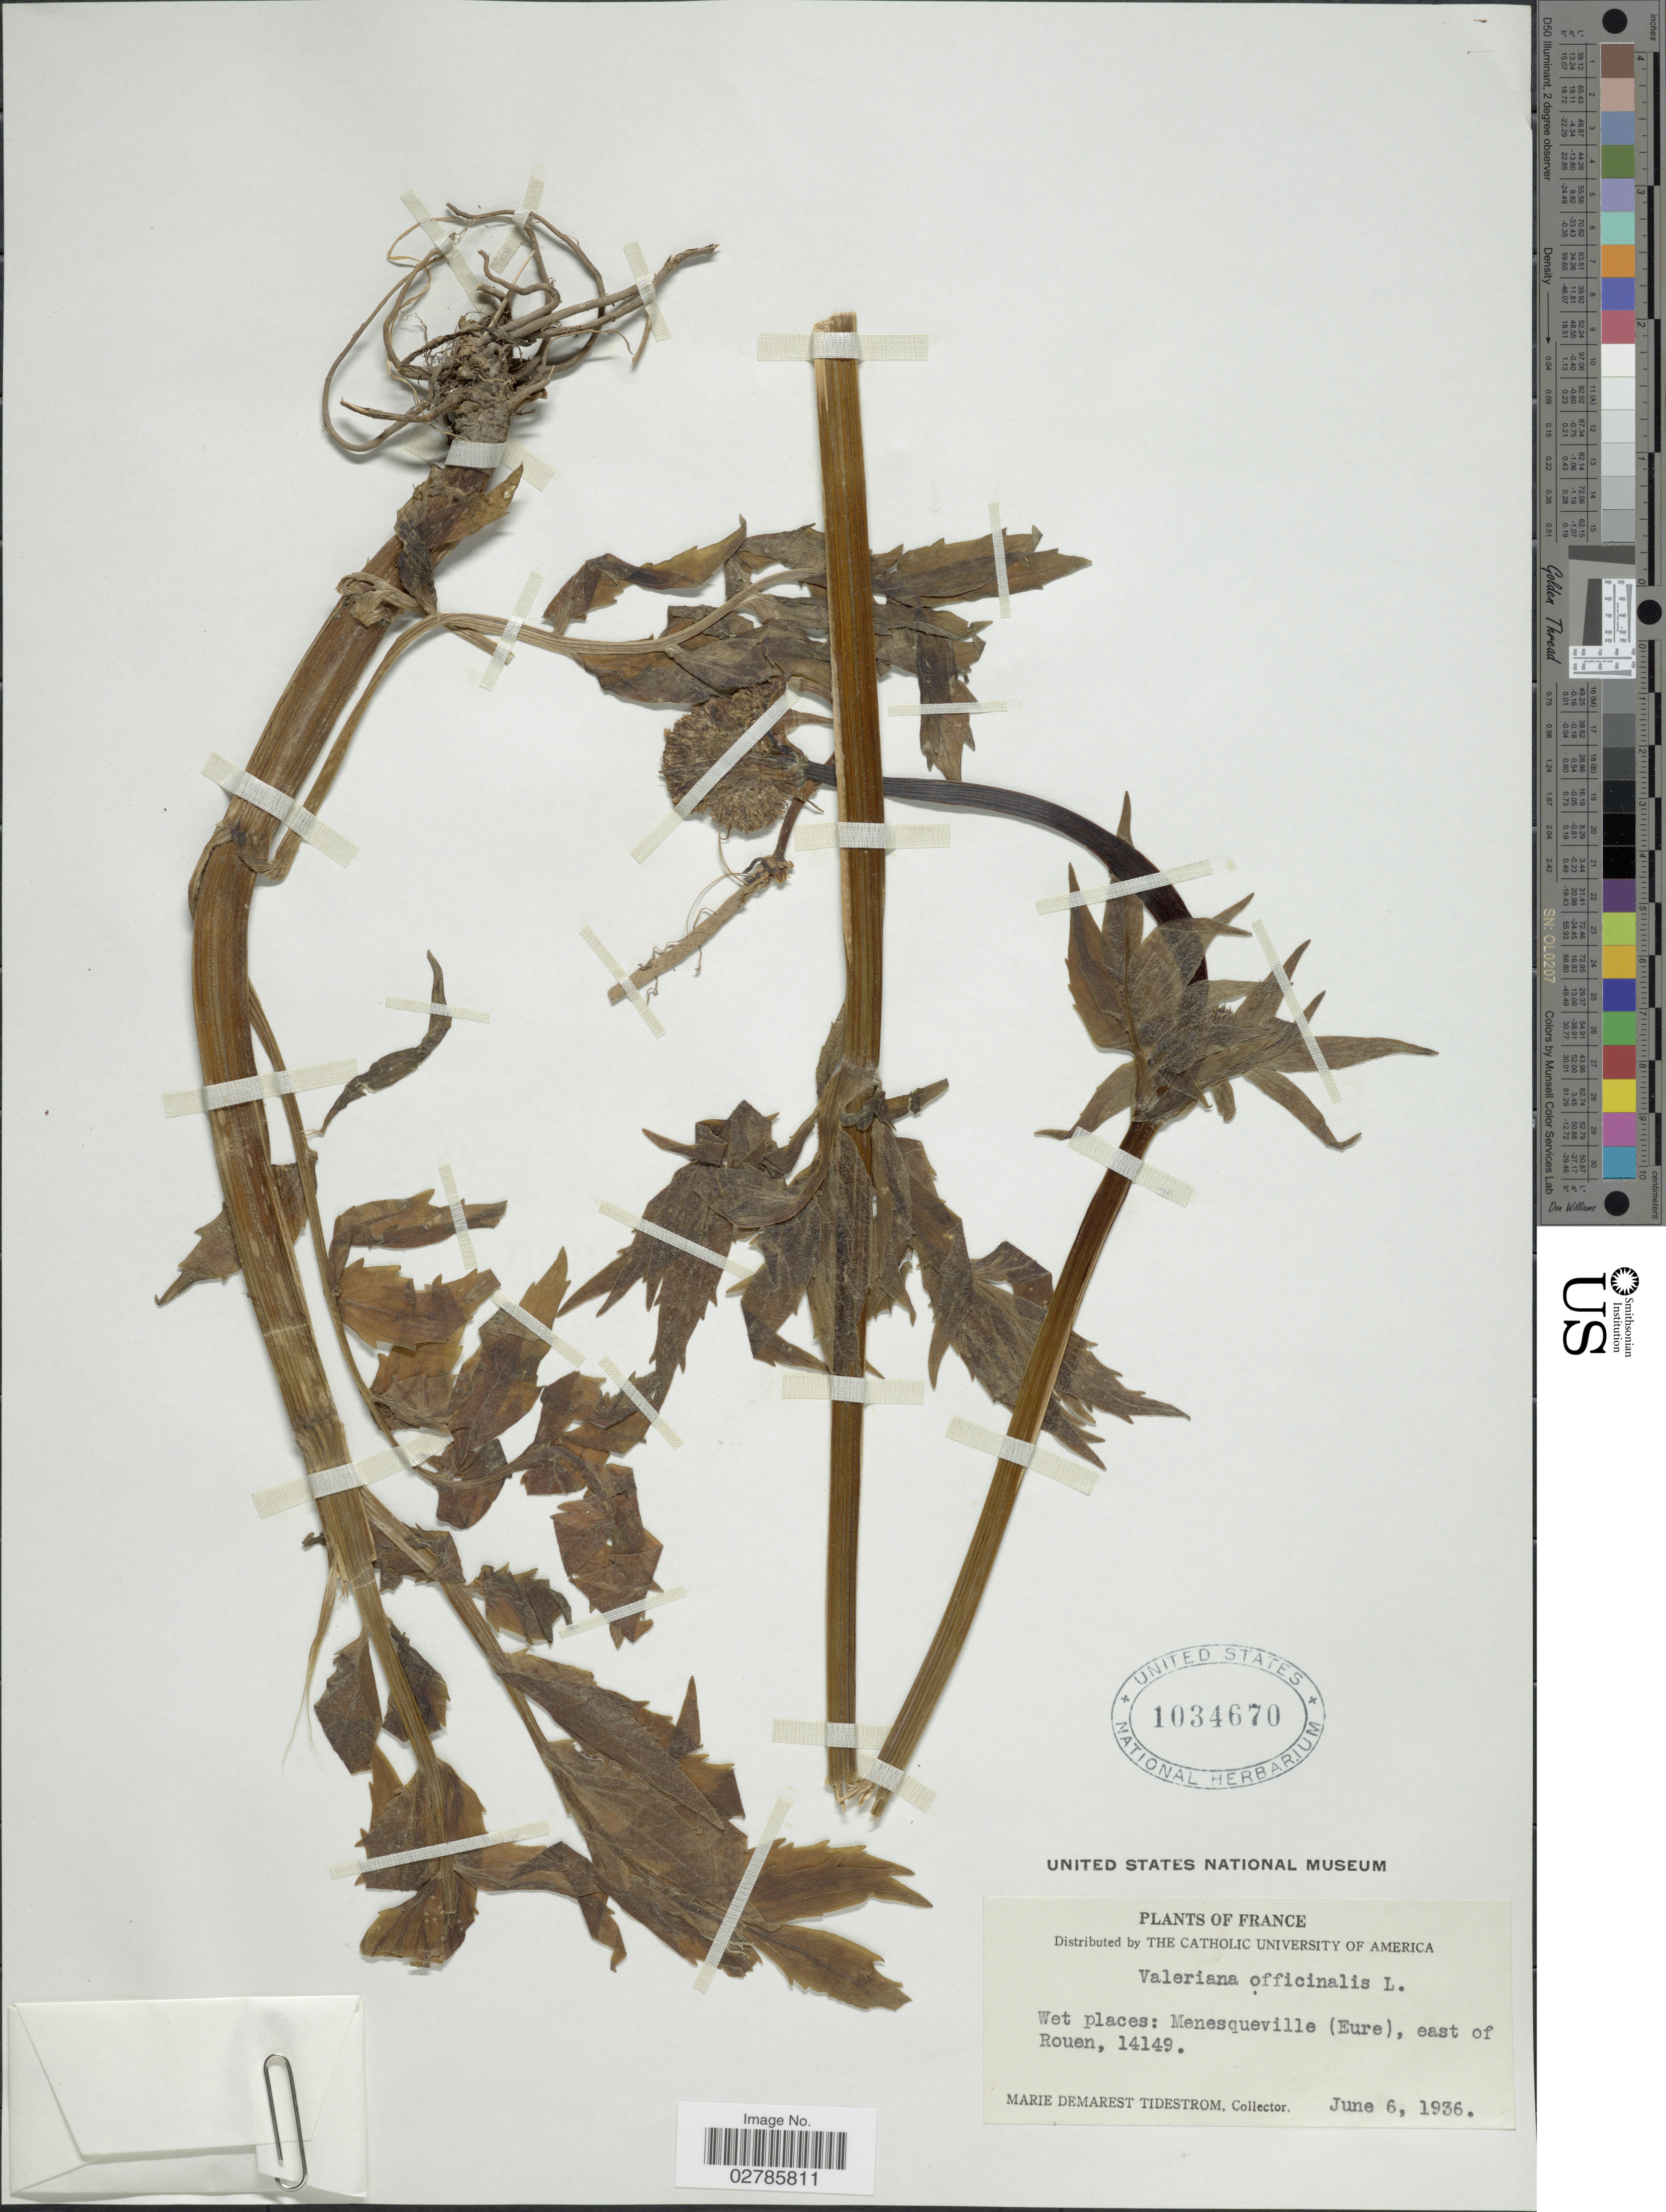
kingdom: Plantae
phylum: Tracheophyta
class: Magnoliopsida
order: Dipsacales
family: Caprifoliaceae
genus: Valeriana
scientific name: Valeriana officinalis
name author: L.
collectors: M. Tidestrom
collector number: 14149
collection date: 1936-06-06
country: France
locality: Menesqueville (Eure), east of Rouen.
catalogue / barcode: US 1034670